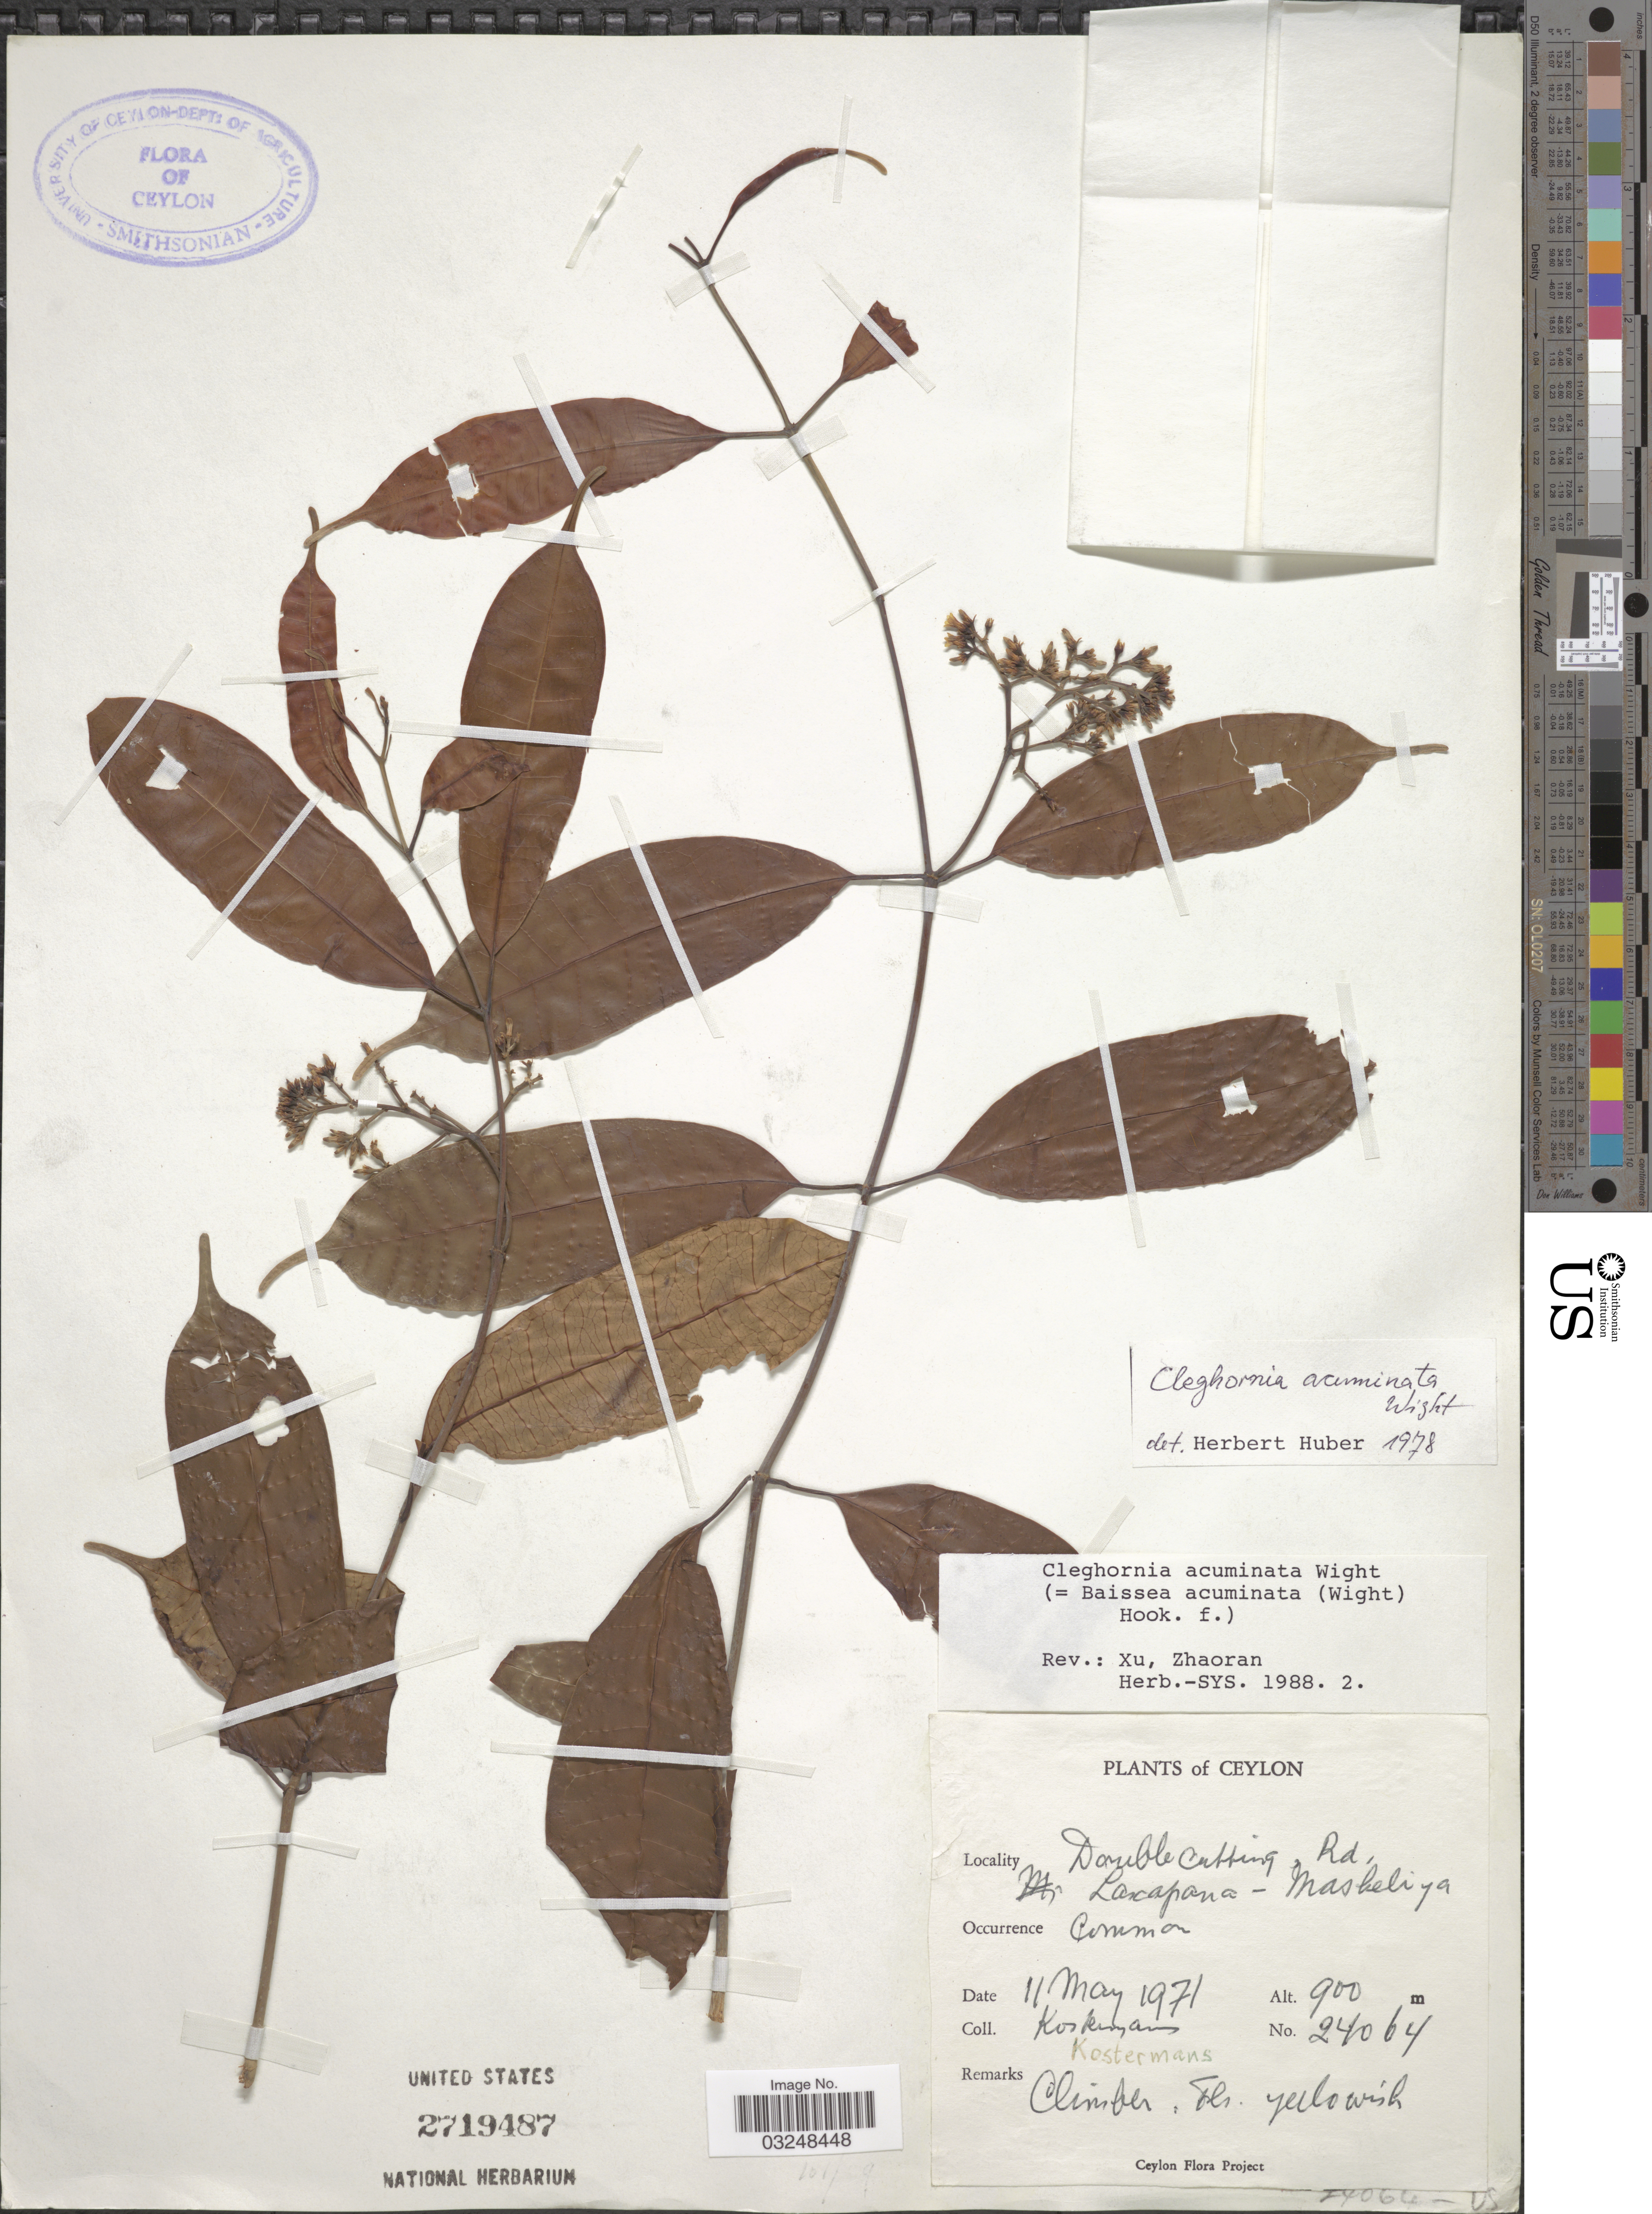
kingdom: Plantae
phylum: Tracheophyta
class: Magnoliopsida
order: Gentianales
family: Apocynaceae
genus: Cleghornia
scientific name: Cleghornia acuminata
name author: Wight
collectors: Kostermans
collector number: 24064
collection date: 1971-05-11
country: Sri Lanka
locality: Ceylon, Double Cutting, Rd. Laxapana - Maskeliya.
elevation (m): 900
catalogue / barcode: US 2719487